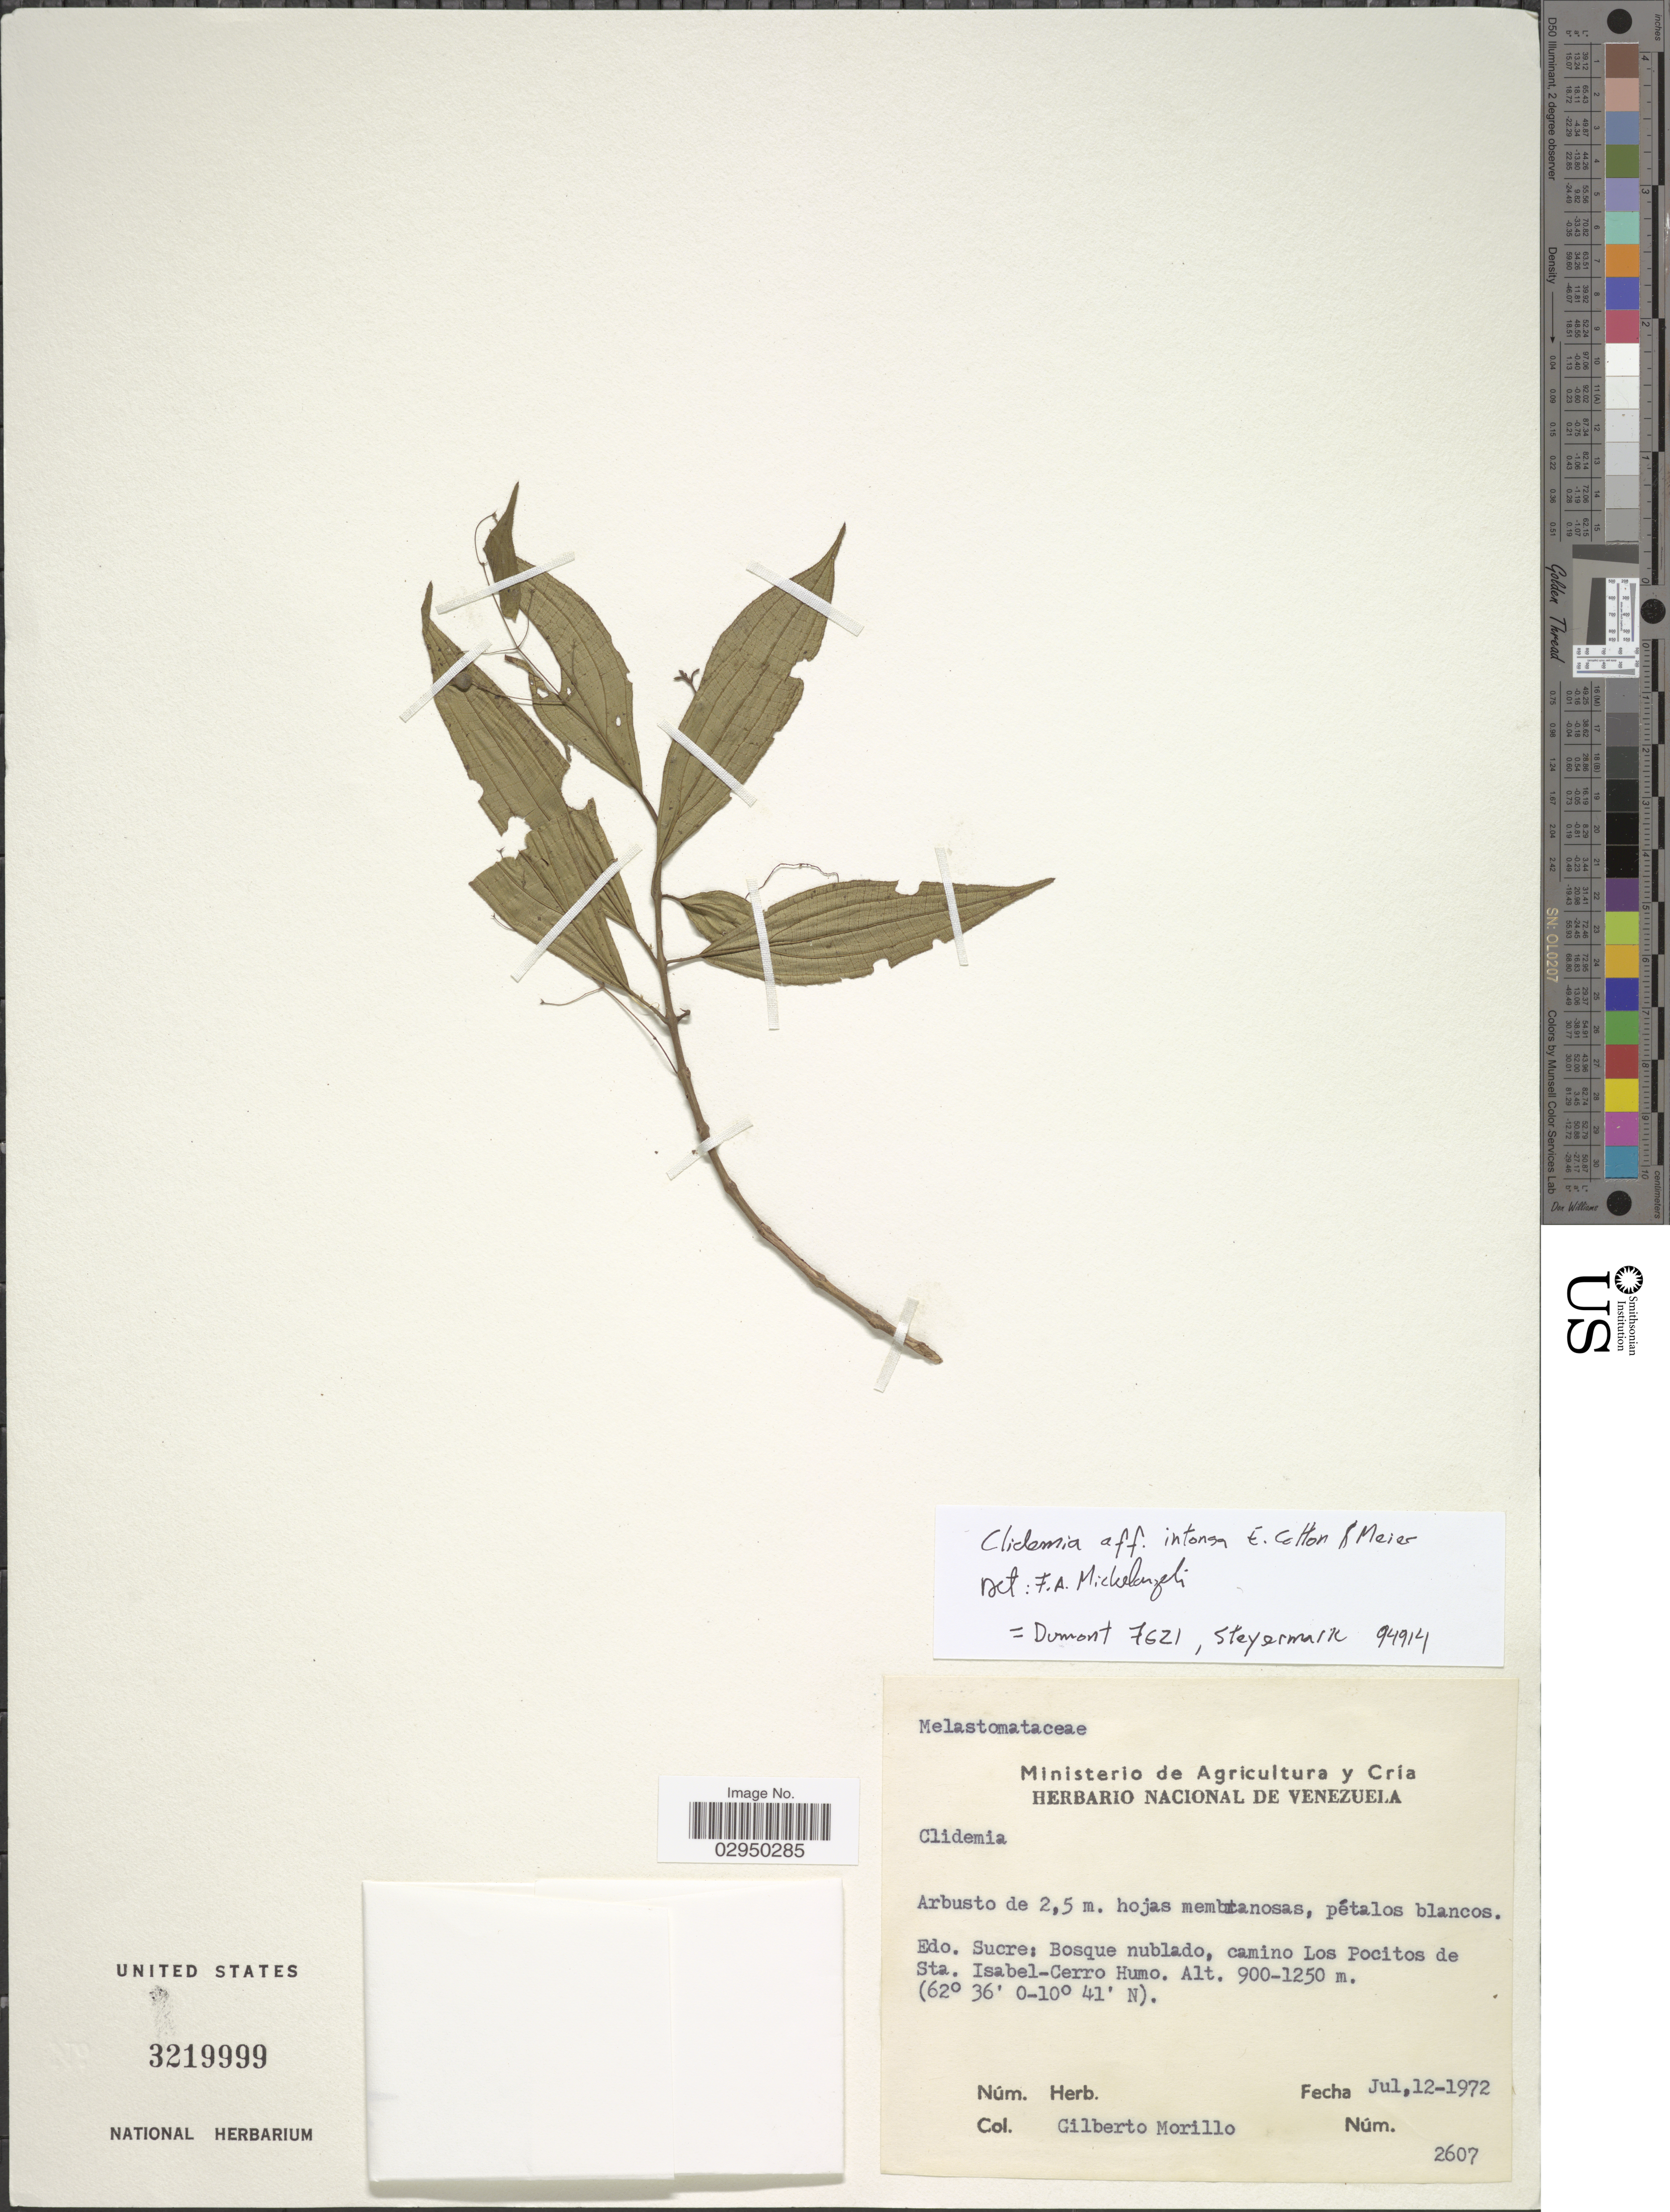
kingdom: Plantae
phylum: Tracheophyta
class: Magnoliopsida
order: Myrtales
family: Melastomataceae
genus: Clidemia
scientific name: Clidemia intonsa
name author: E. Cotton & Meier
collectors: G. N. Morillo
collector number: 2607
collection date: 1972-07-12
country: Venezuela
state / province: Sucre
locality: Bosque nublado, camino Los Pocitos de Sta. Isabel-Cerro Humo.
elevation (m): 900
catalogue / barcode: US 3219999